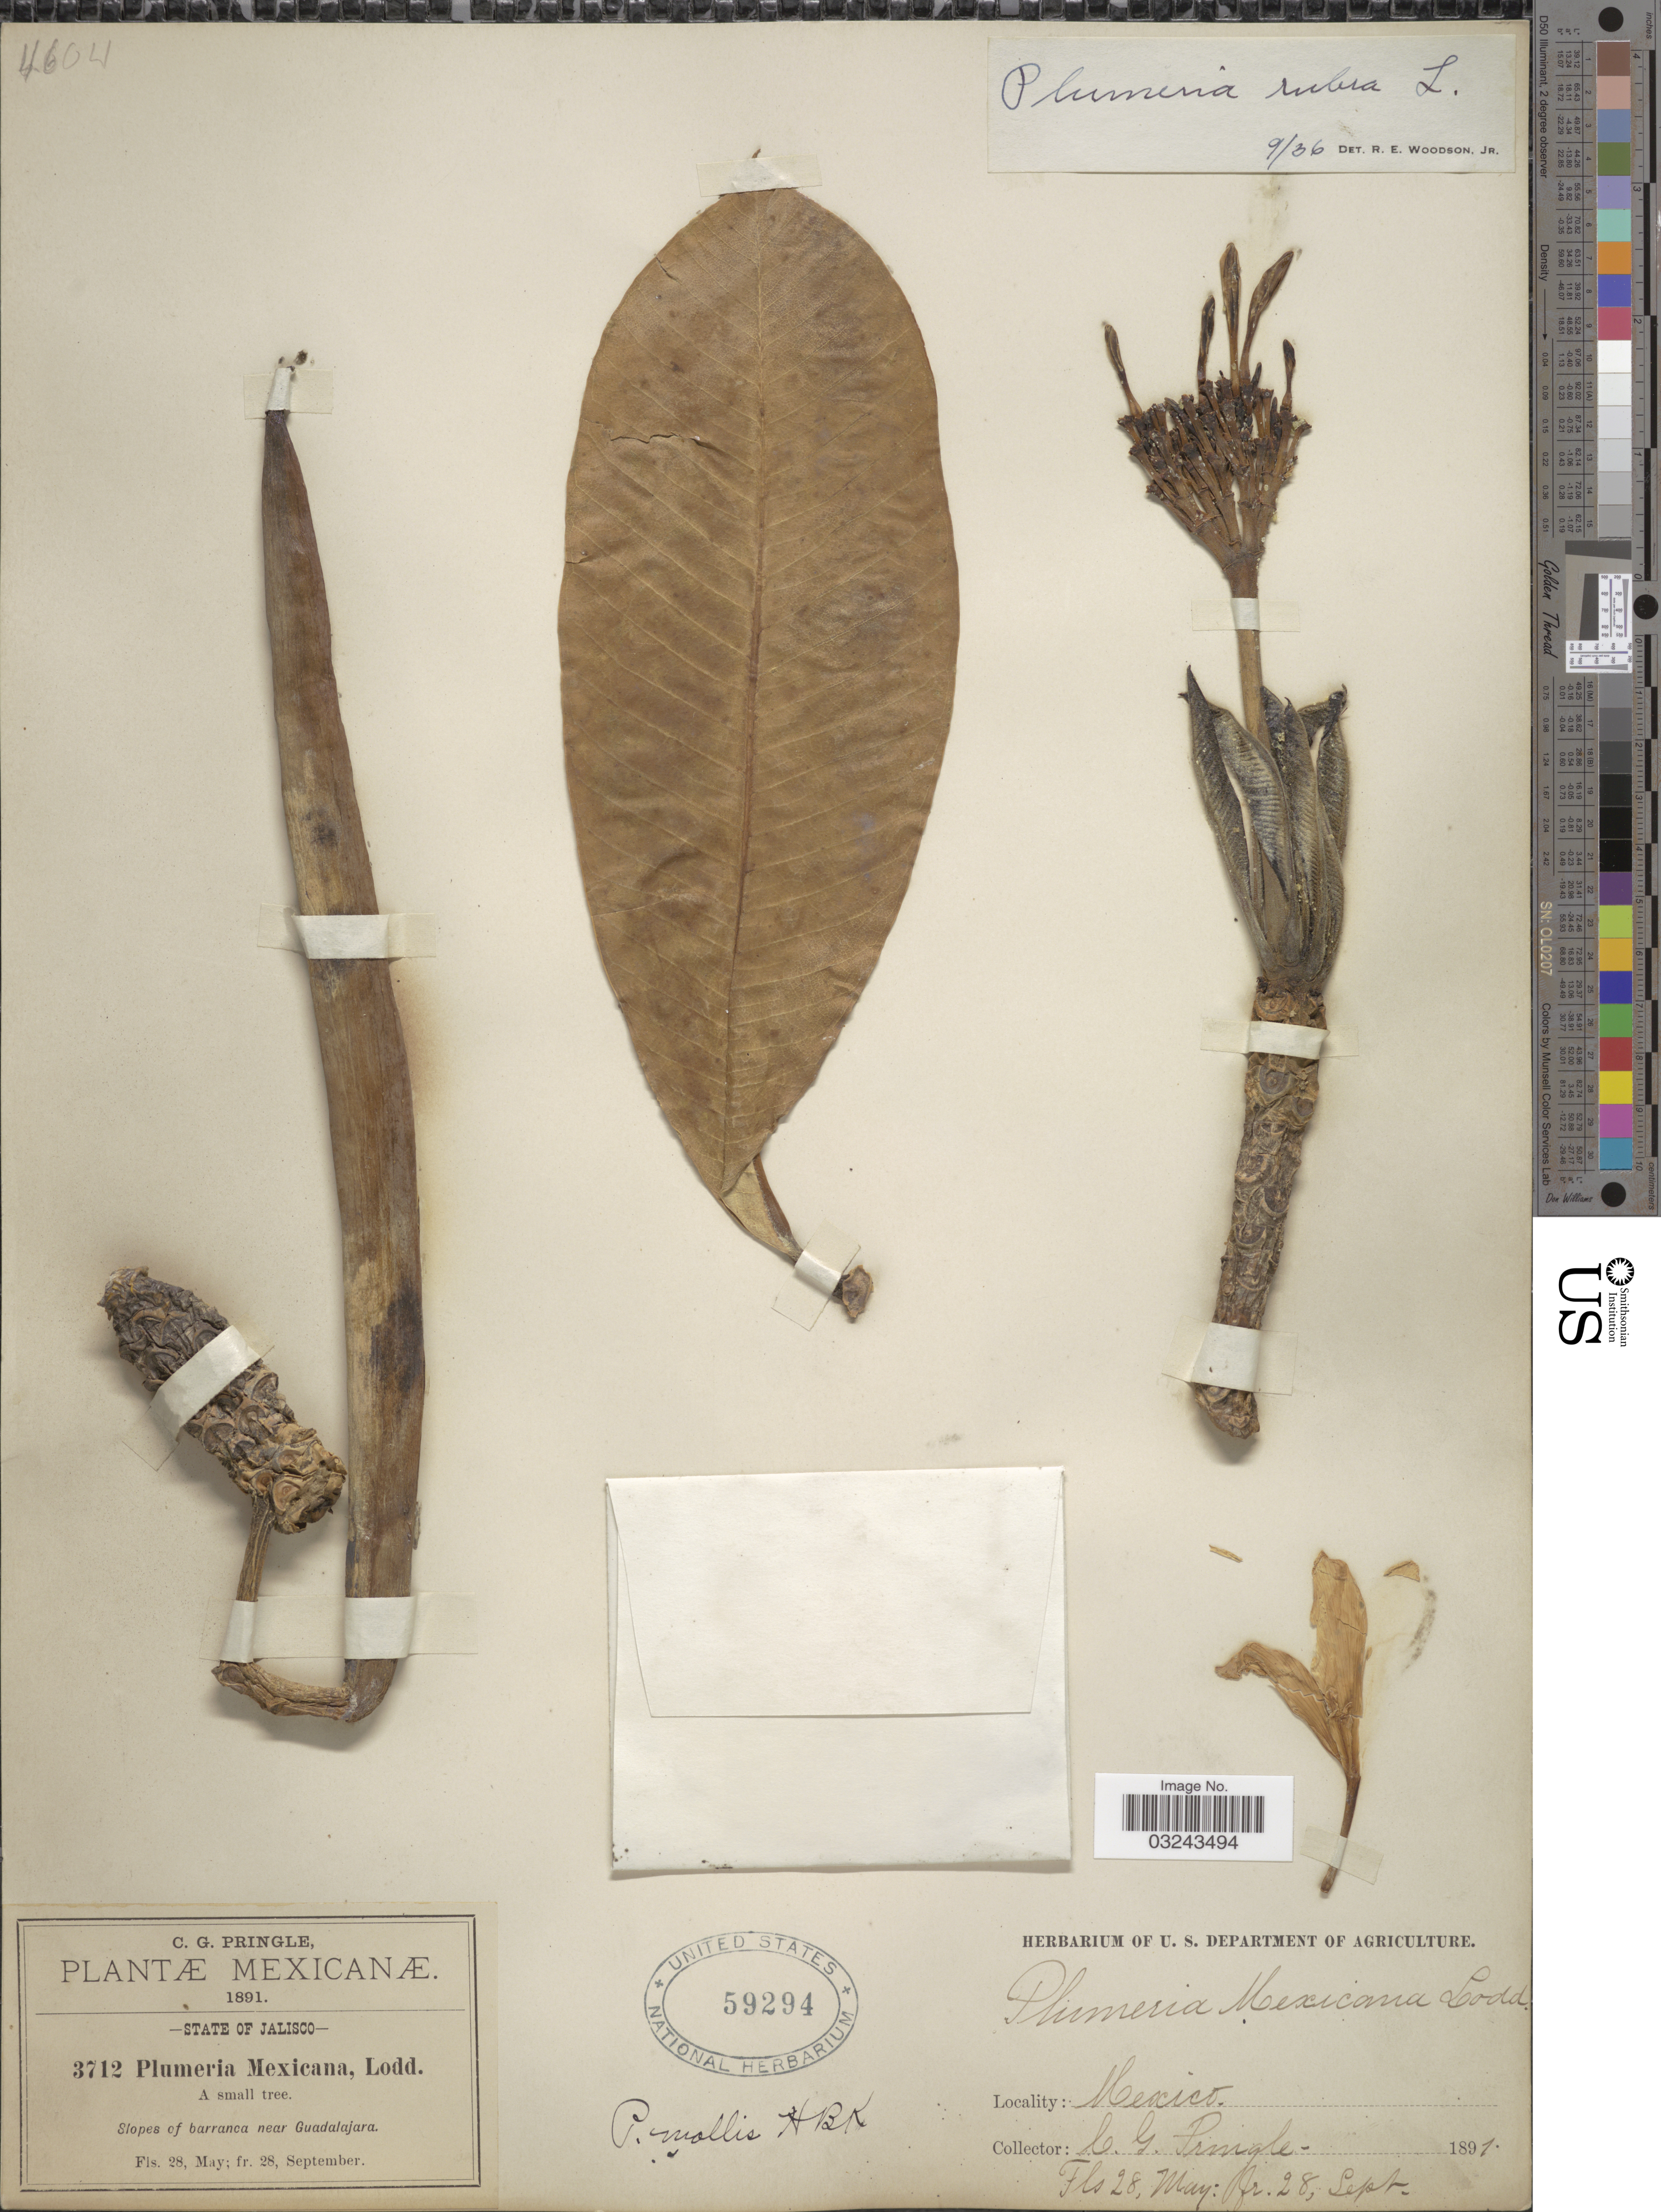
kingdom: Plantae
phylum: Tracheophyta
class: Magnoliopsida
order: Gentianales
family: Apocynaceae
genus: Plumeria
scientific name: Plumeria rubra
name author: L.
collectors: C. G. Pringle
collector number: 3712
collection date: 1891-05-28/1891-09-28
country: Mexico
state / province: Jalisco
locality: Slopes of barranca near Guadalajara.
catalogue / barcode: US 59294